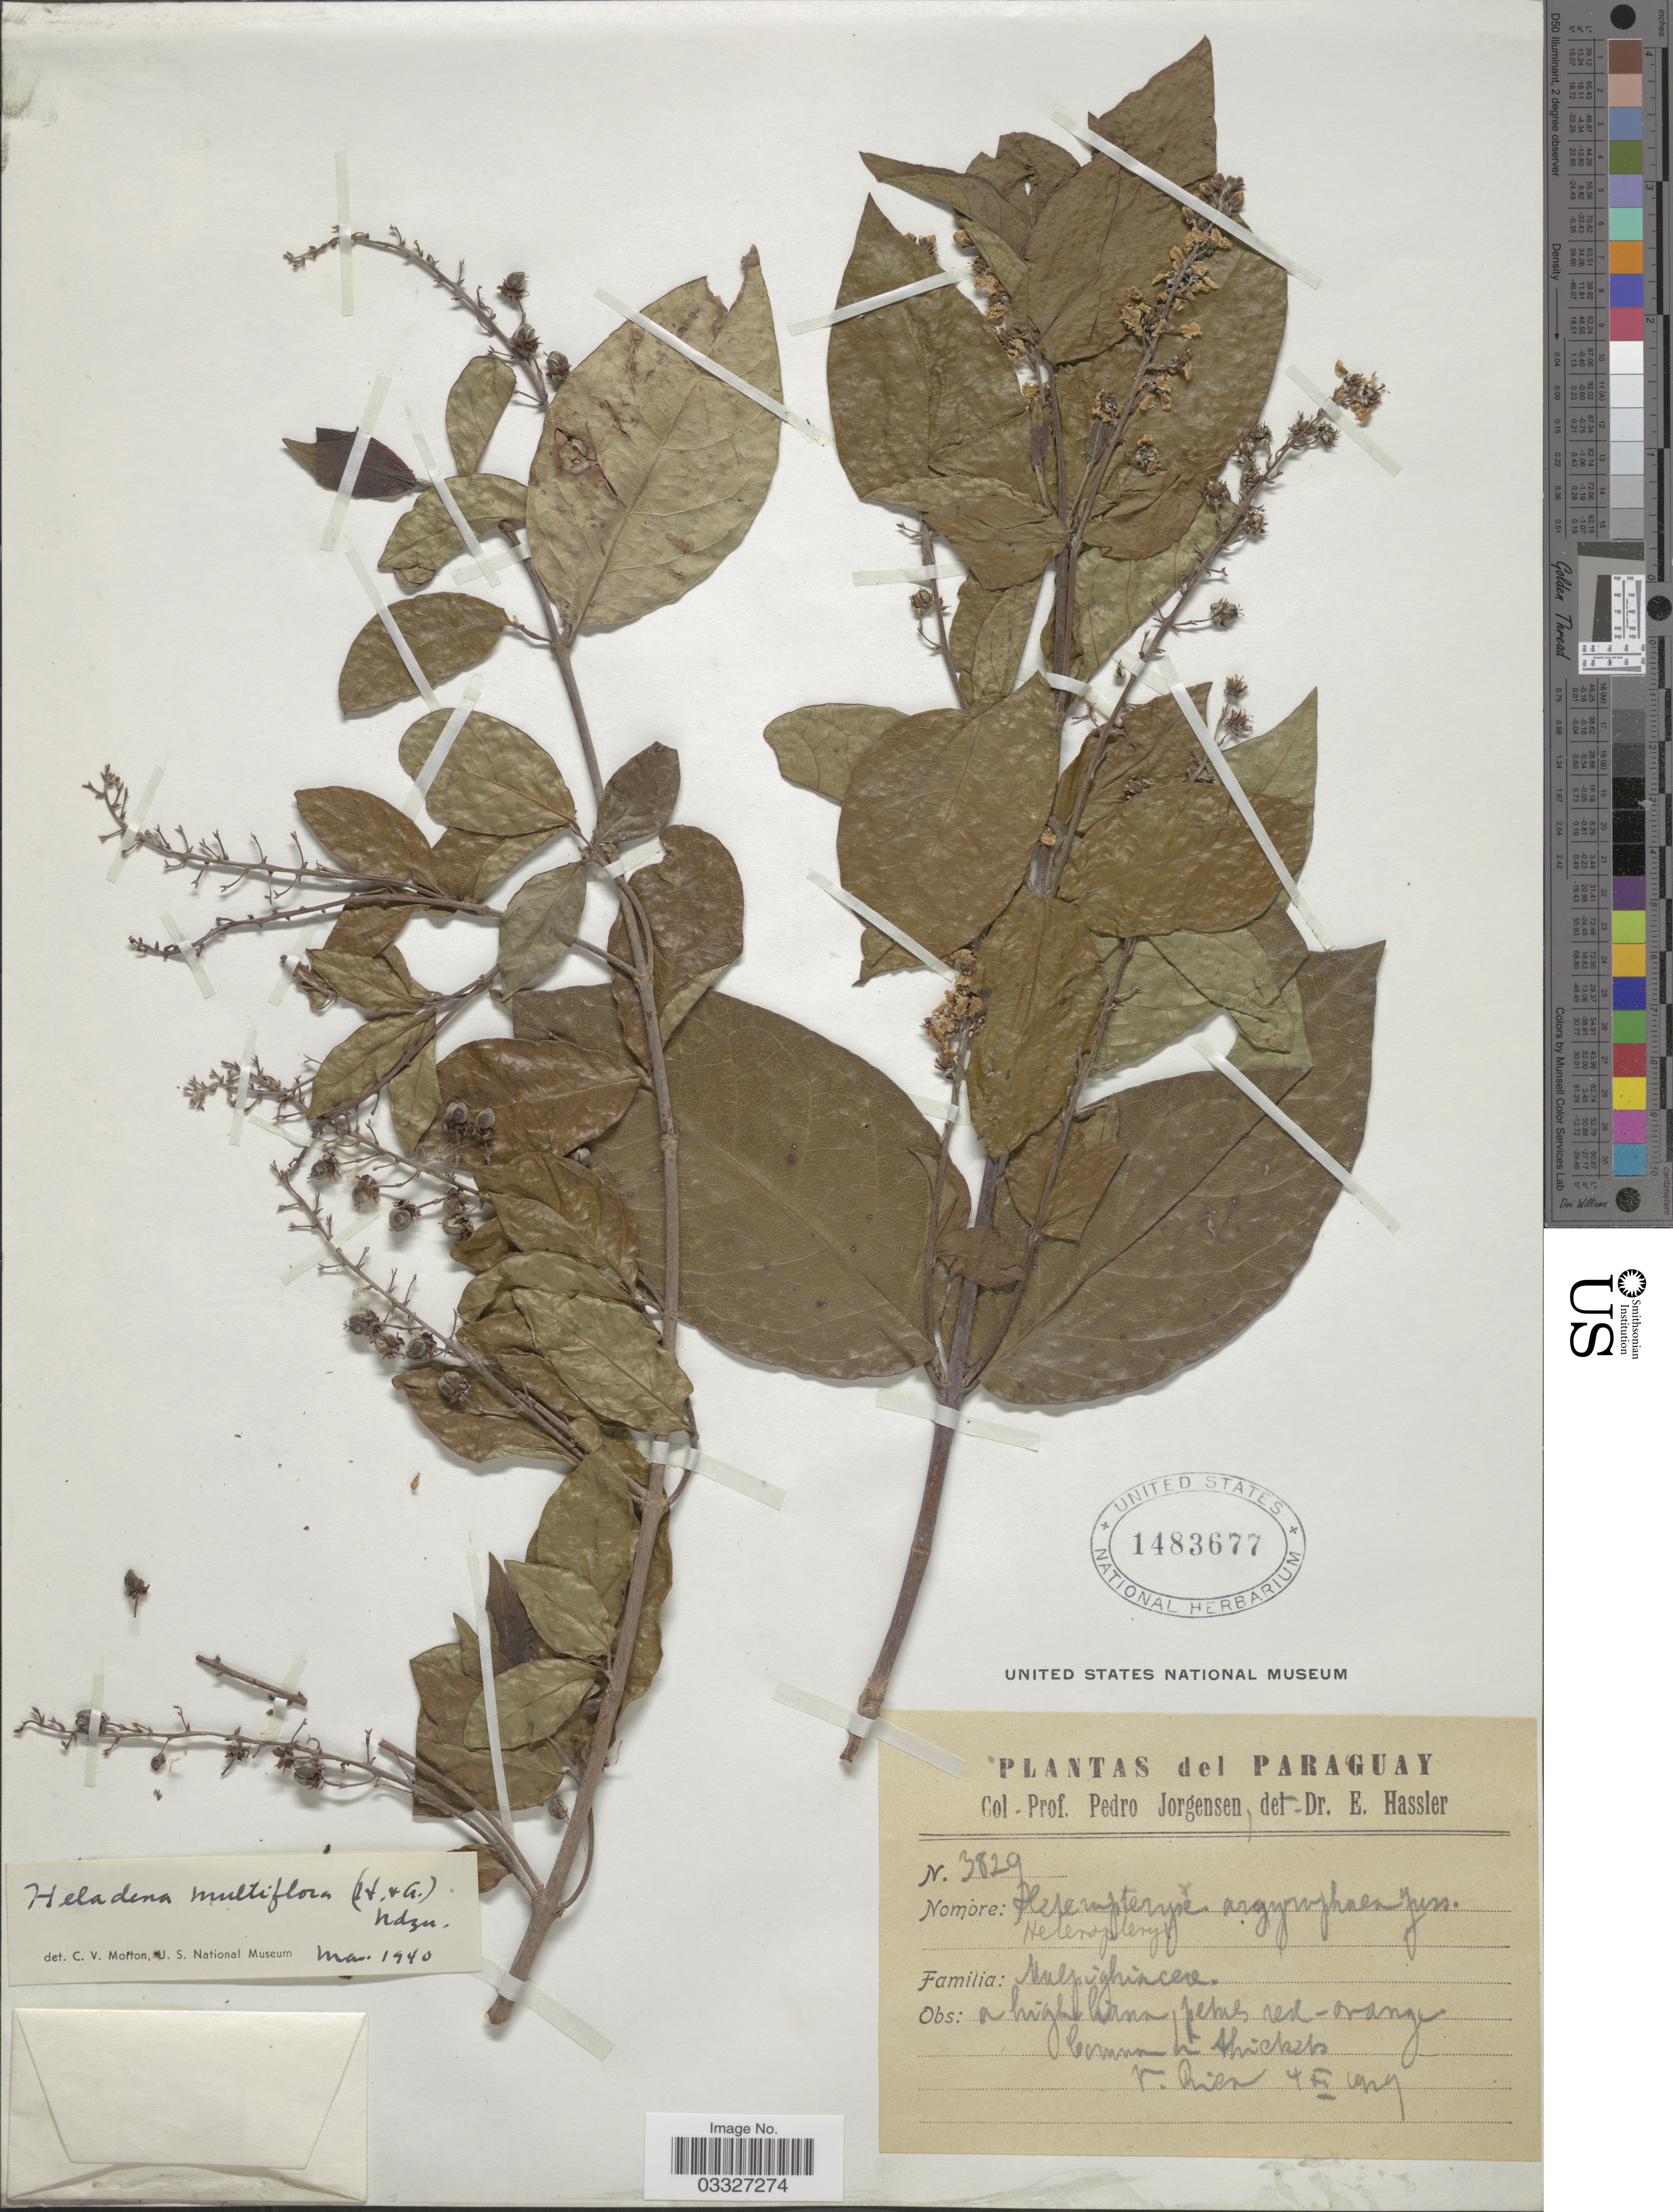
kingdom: Plantae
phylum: Tracheophyta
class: Magnoliopsida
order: Malpighiales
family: Malpighiaceae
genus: Heladena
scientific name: Heladena multiflora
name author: (Hook. & Arn.) Nied.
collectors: P. Jörgensen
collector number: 3829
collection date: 1929-11-04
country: Paraguay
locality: Common on thickets, V. Rica.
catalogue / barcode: US 1483677